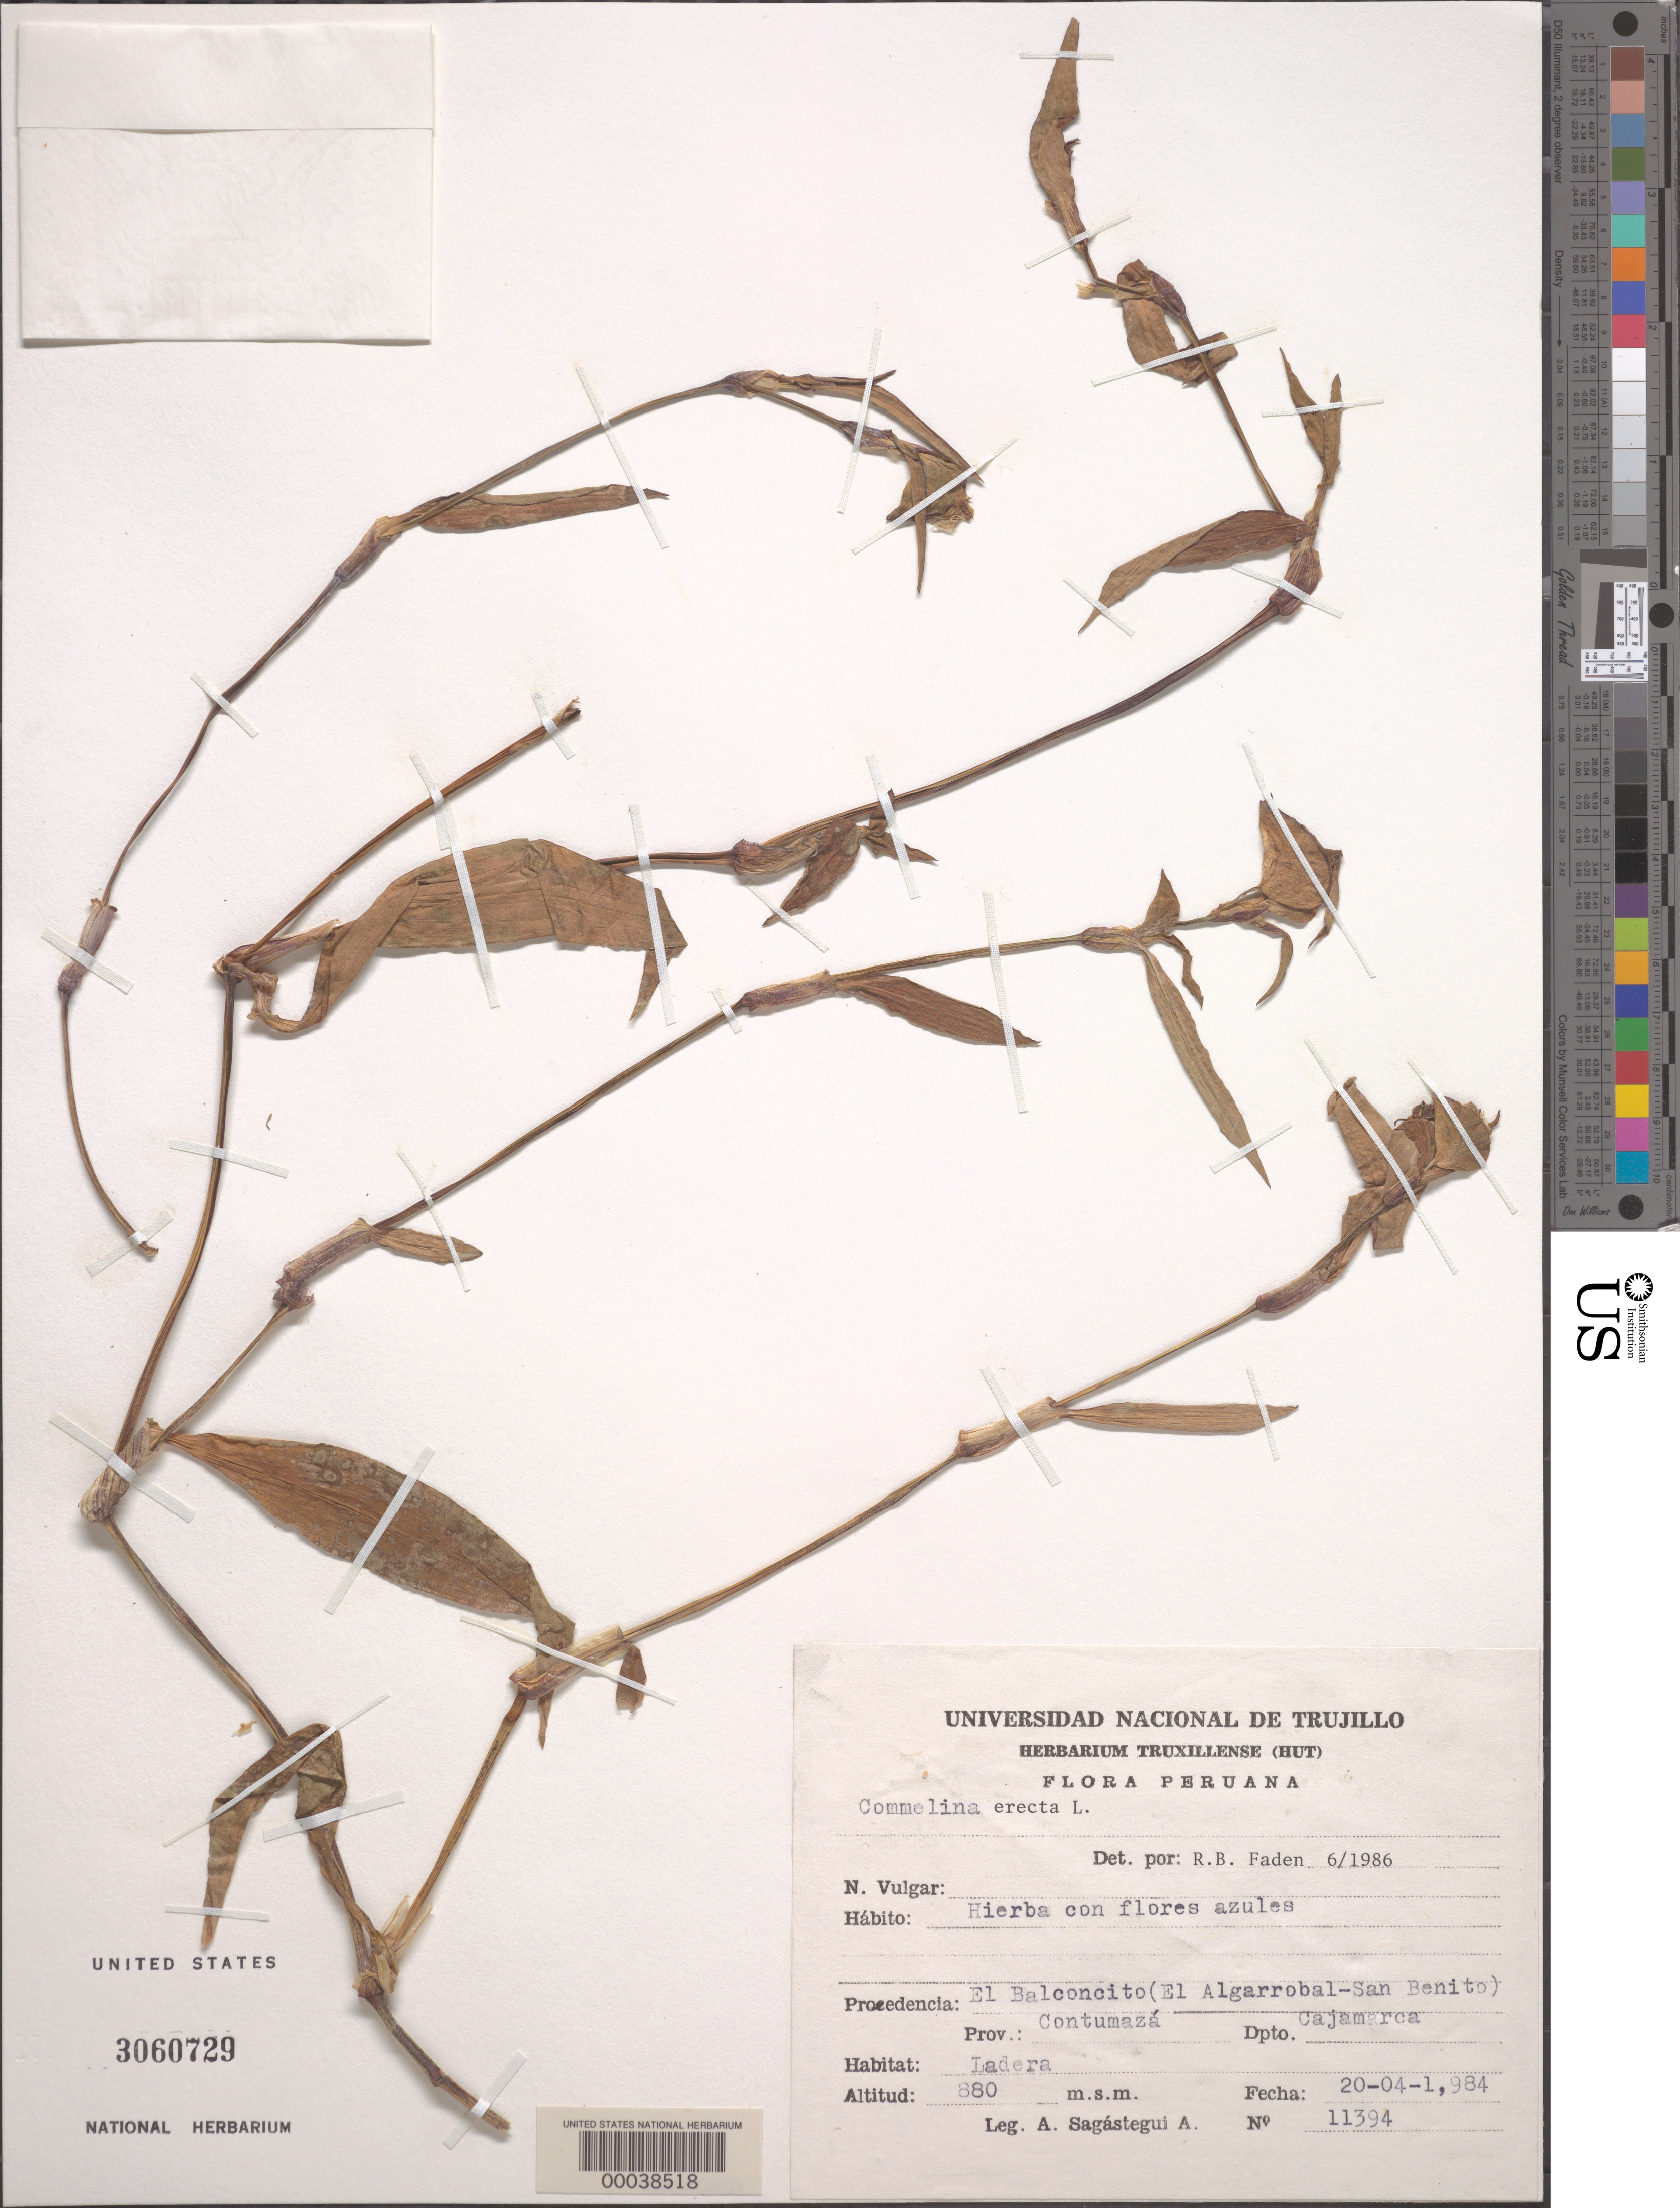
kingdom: Plantae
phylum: Tracheophyta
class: Liliopsida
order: Commelinales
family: Commelinaceae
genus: Commelina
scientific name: Commelina erecta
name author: L.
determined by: Faden, Robert B., (US), Smithsonian Institution - National Museum of Natural History (UNITED STATES)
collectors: A. Sagástegui A.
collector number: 11394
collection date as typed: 20 Apr 1984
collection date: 1984-04-20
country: Peru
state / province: Cajamarca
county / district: Contumazá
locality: El Bazlconcito [?]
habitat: Slope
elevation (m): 880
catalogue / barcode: US 3060729